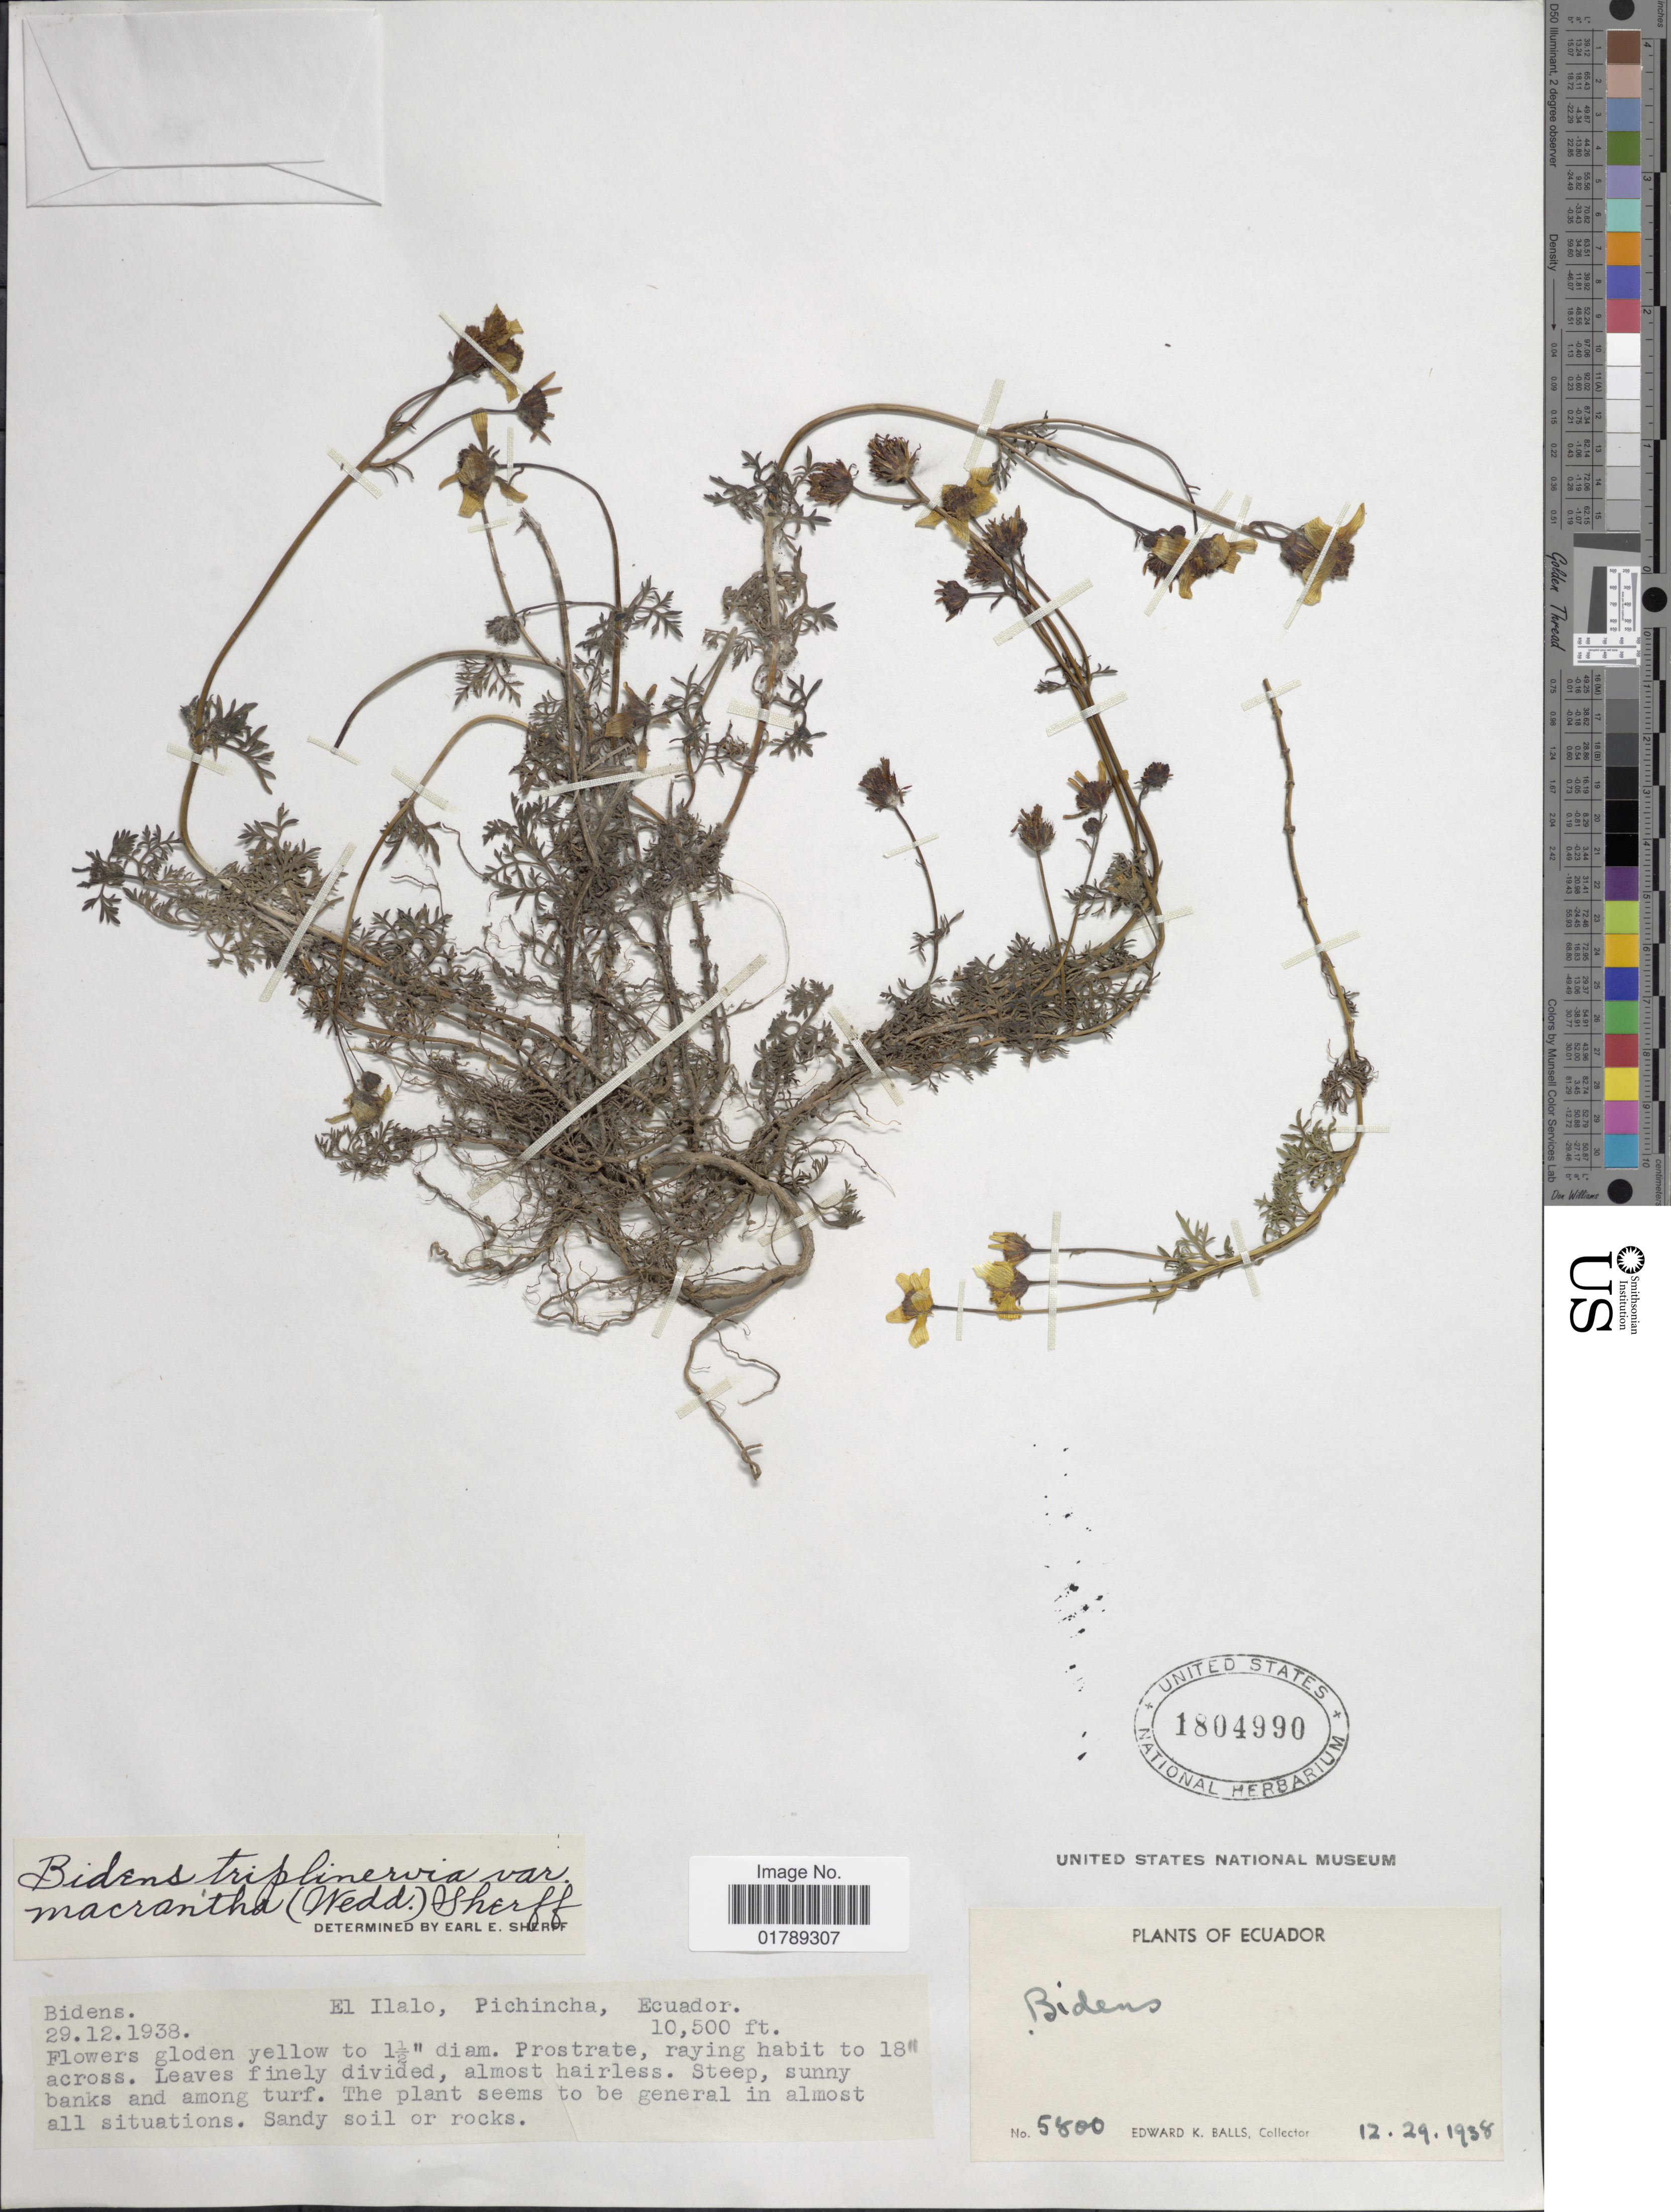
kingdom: Plantae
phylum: Tracheophyta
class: Magnoliopsida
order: Asterales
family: Asteraceae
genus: Bidens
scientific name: Bidens triplinervia var. macrantha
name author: (Wedd.) Sherff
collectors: E. K. Balls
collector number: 5800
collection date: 1938-12-29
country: Ecuador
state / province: Pichincha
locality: El Ilalo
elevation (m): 3200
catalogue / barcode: US 1804990